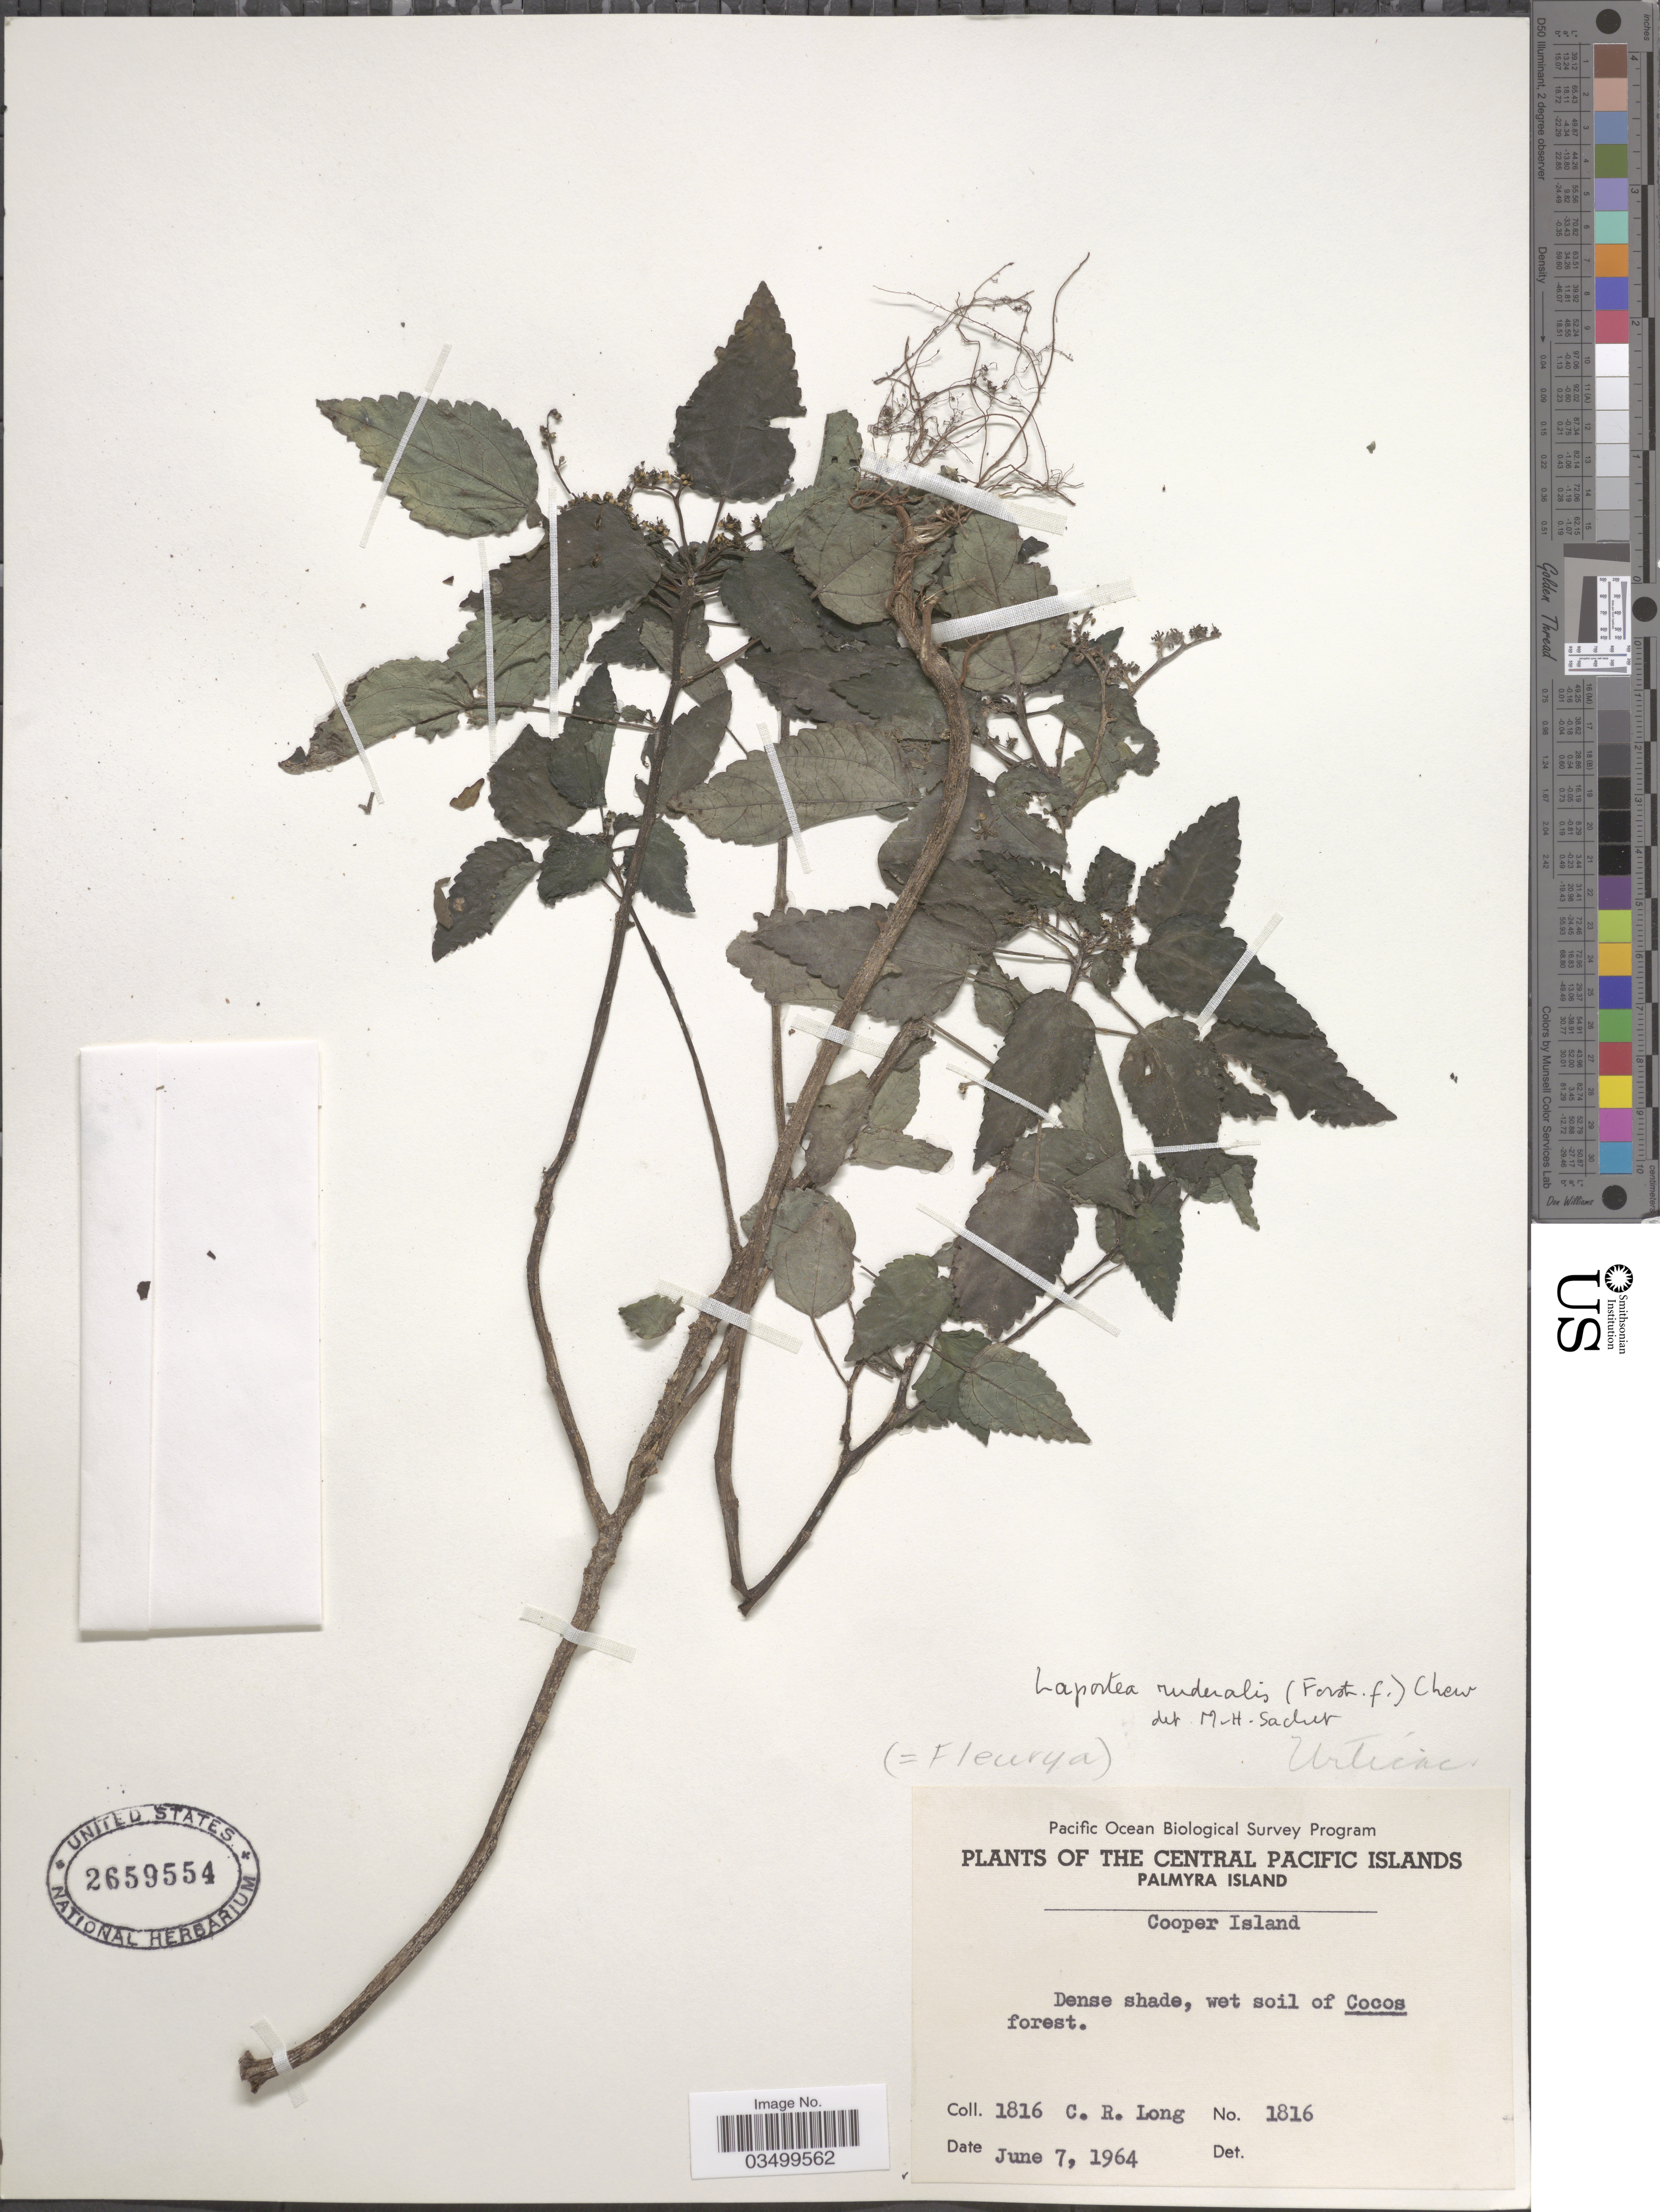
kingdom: Plantae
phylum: Tracheophyta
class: Magnoliopsida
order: Rosales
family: Urticaceae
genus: Laportea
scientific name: Laportea ruderalis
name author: (G. Forst.) Chew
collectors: C. R. Long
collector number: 1816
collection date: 1964-06-07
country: U.S. Administered Pacific Islands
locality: Central Pacific Islands. Palmyra Island. Cooper Island.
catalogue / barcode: US 2659554